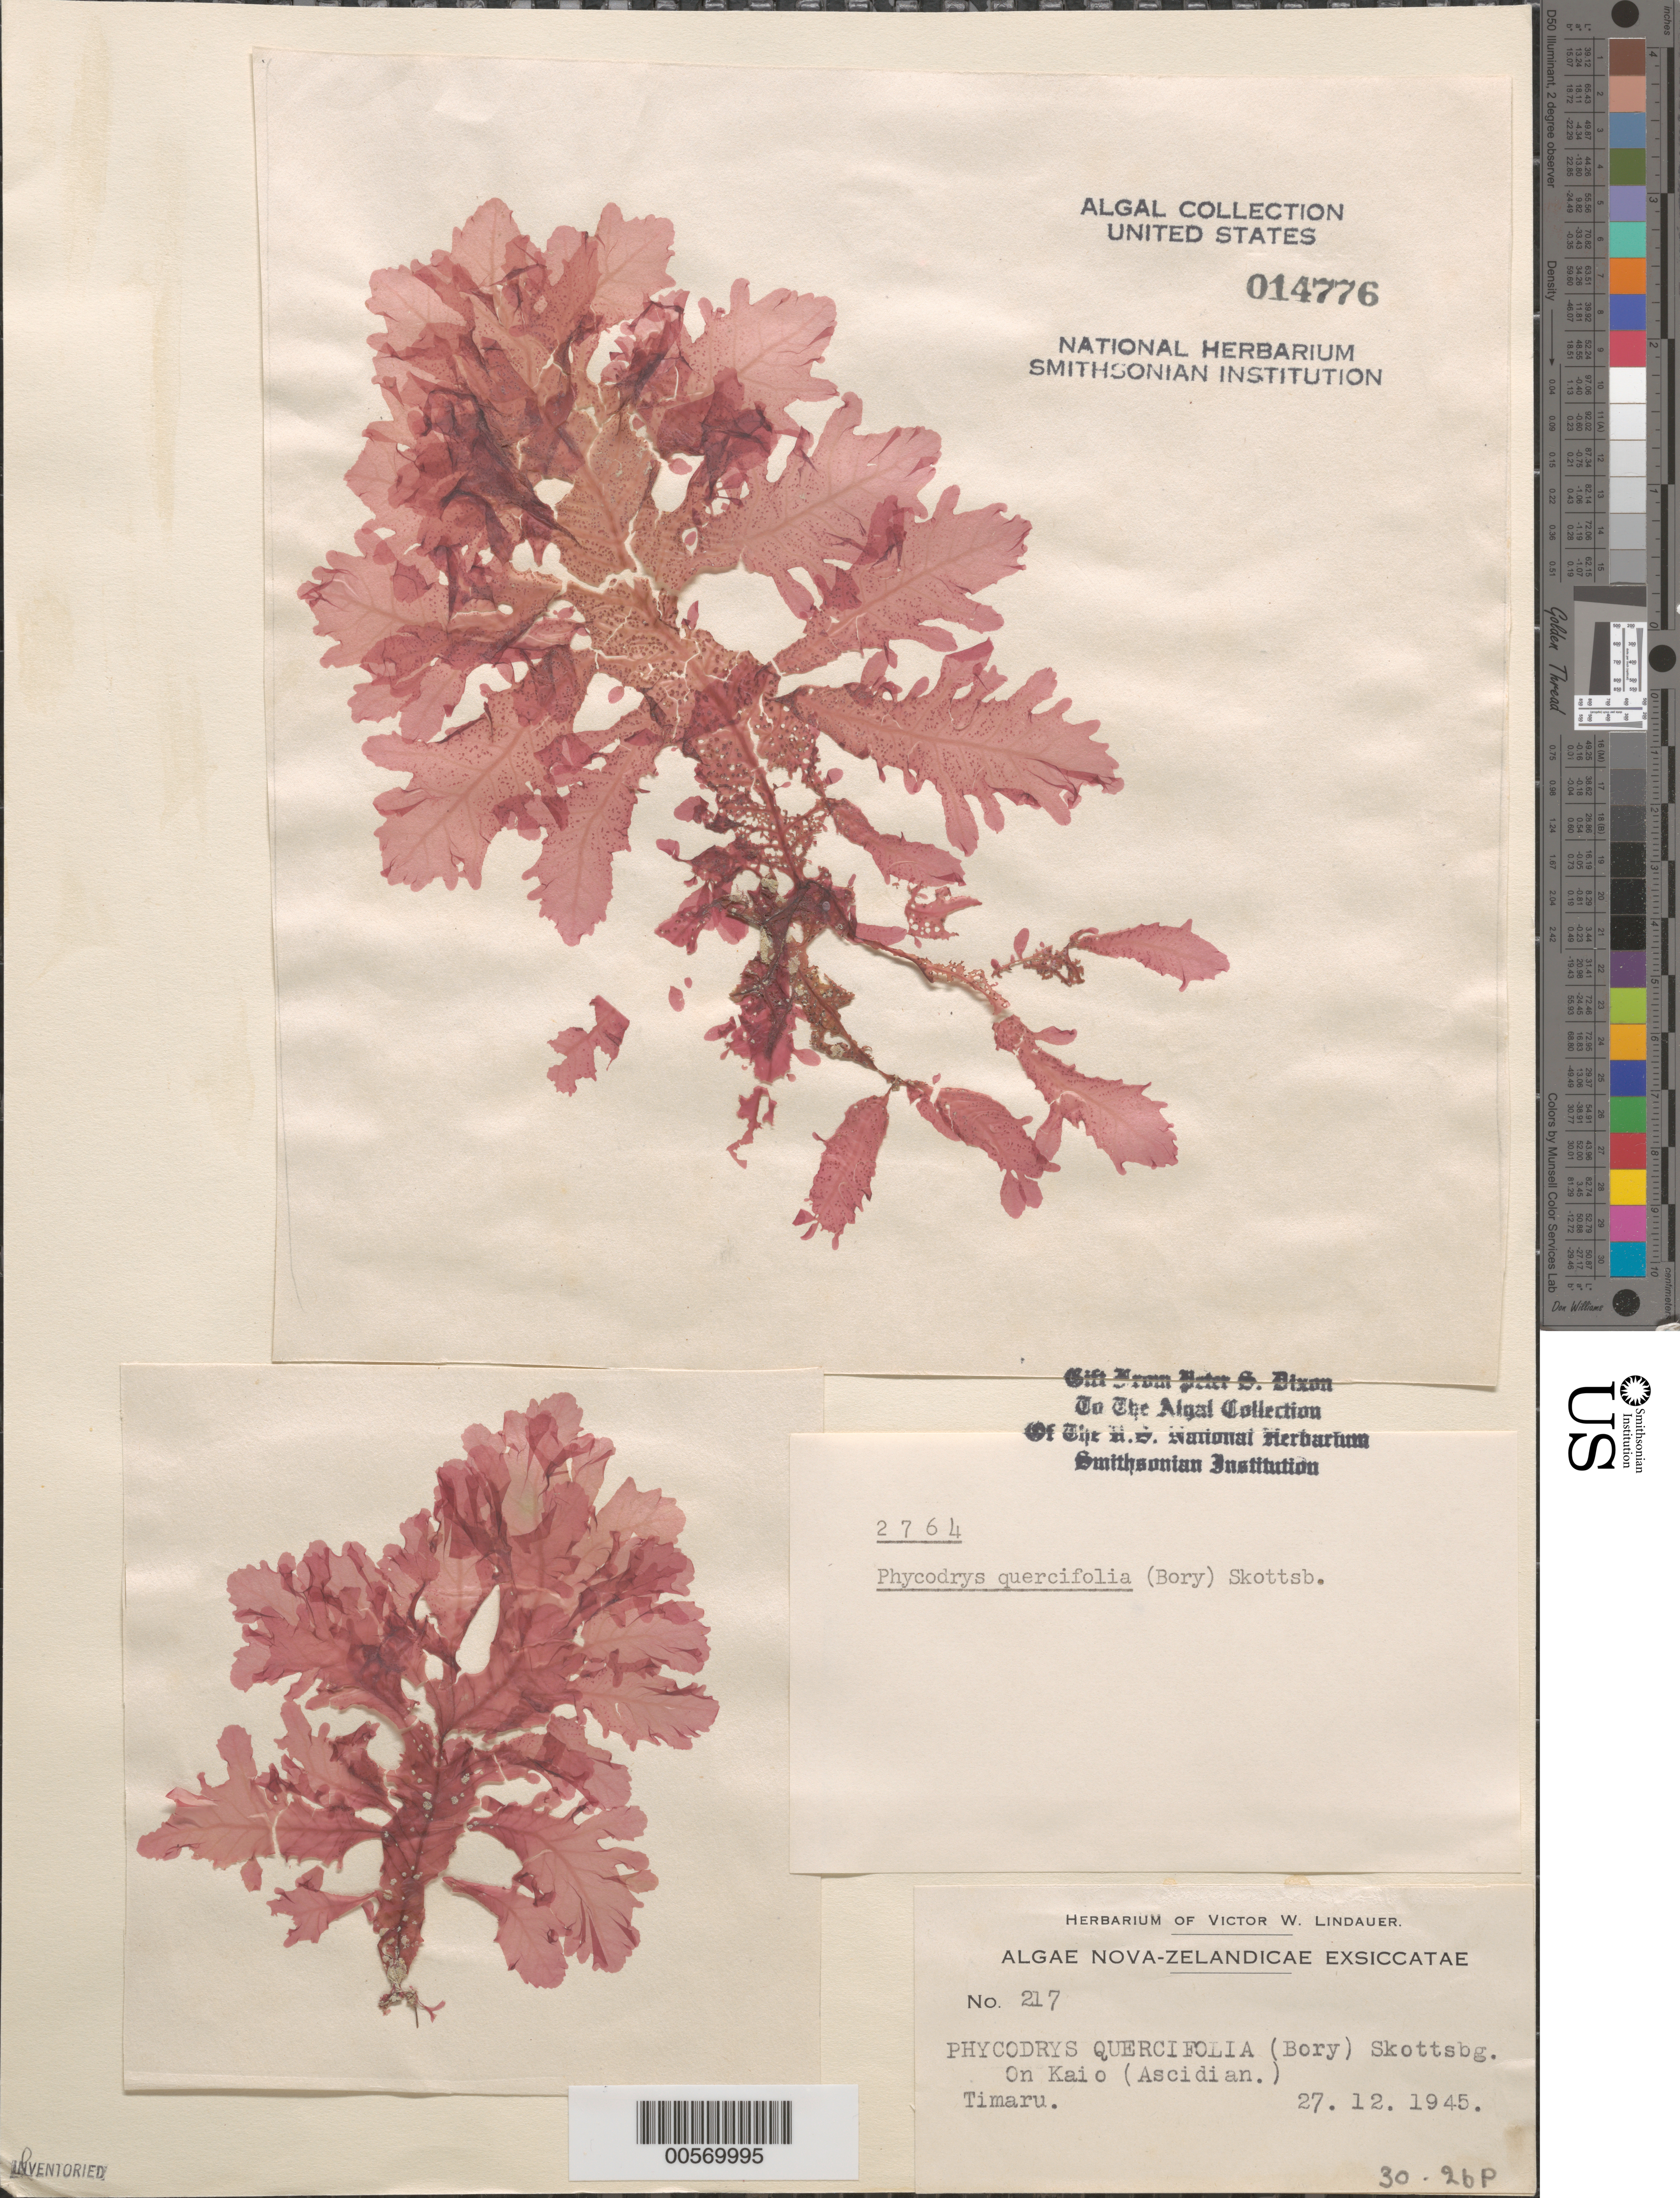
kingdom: Plantae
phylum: Rhodophyta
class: Florideophyceae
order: Ceramiales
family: Delesseriaceae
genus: Phycodrys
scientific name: Phycodrys quercifolia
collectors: V. Lindauer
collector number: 217 & PSD 2764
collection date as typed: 27 Dec 1945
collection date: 1945-12-27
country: New Zealand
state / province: Canterbury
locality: Timaru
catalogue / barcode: US 14776